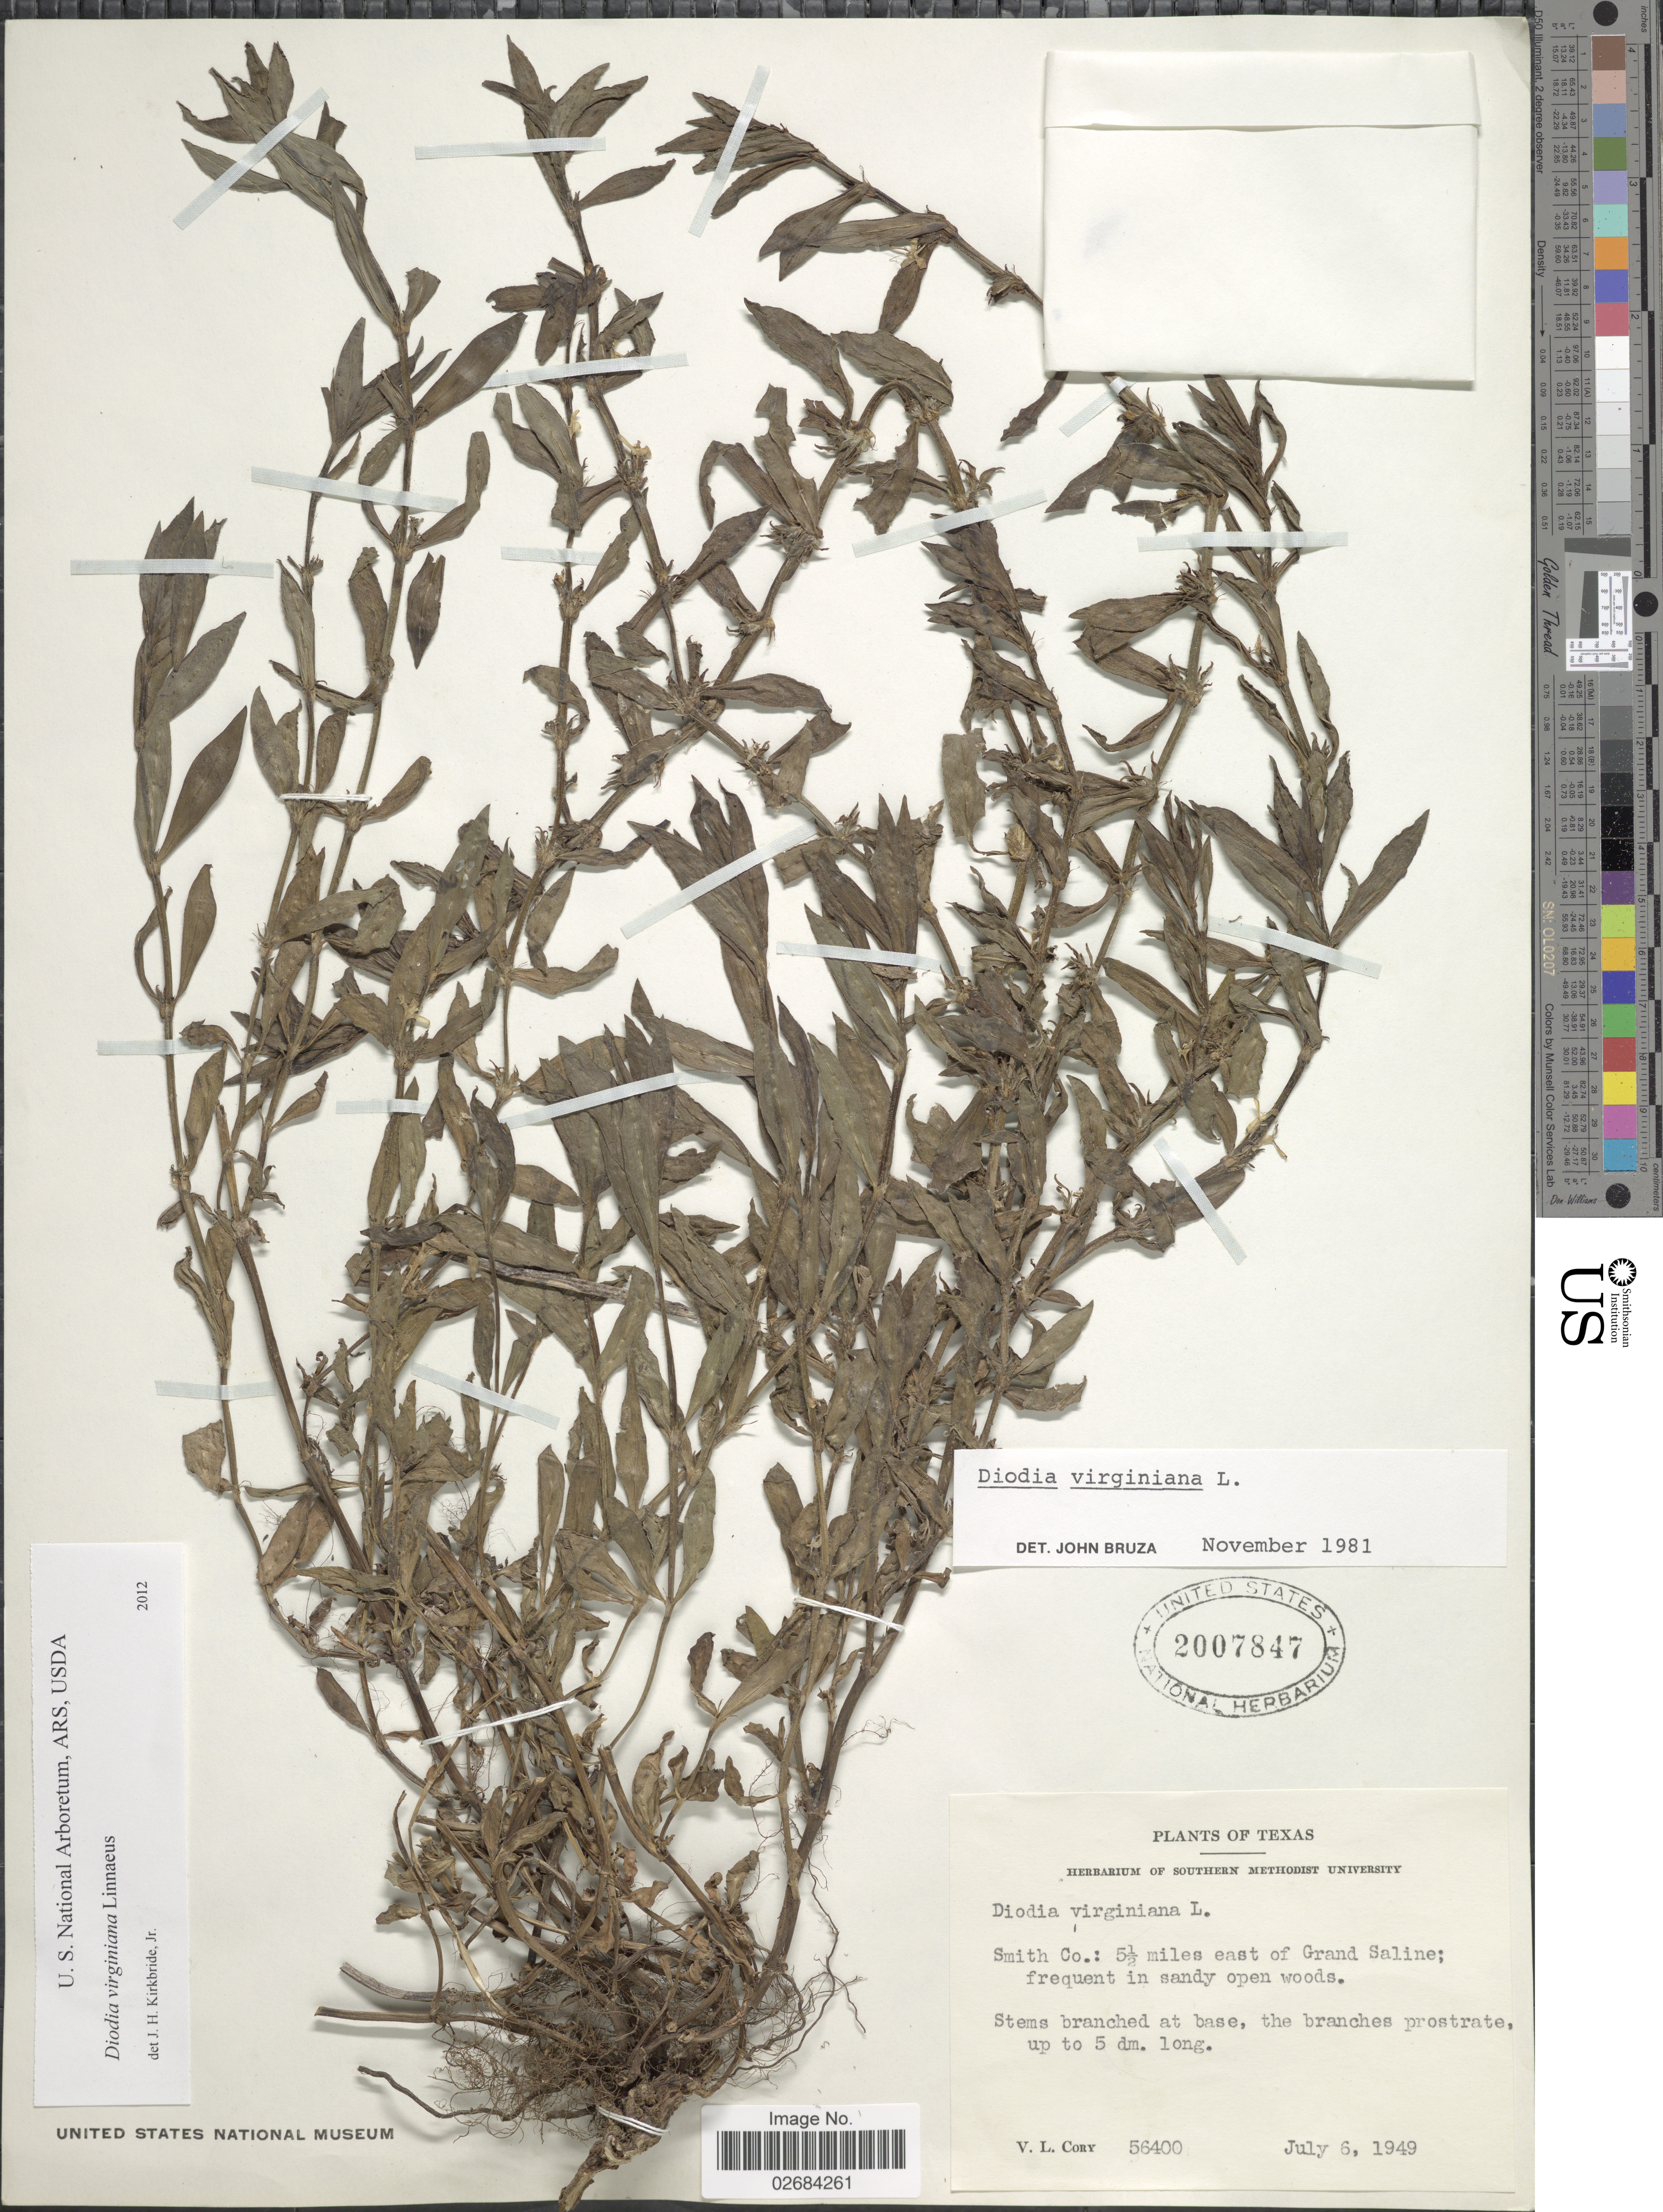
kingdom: Plantae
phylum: Tracheophyta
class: Magnoliopsida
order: Gentianales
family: Rubiaceae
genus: Diodia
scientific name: Diodia virginiana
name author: L.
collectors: V. Cory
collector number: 56400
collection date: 1949-07-06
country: United States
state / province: Texas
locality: Smith Co.: 5½ miles east of Grand Saline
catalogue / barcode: US 2007847